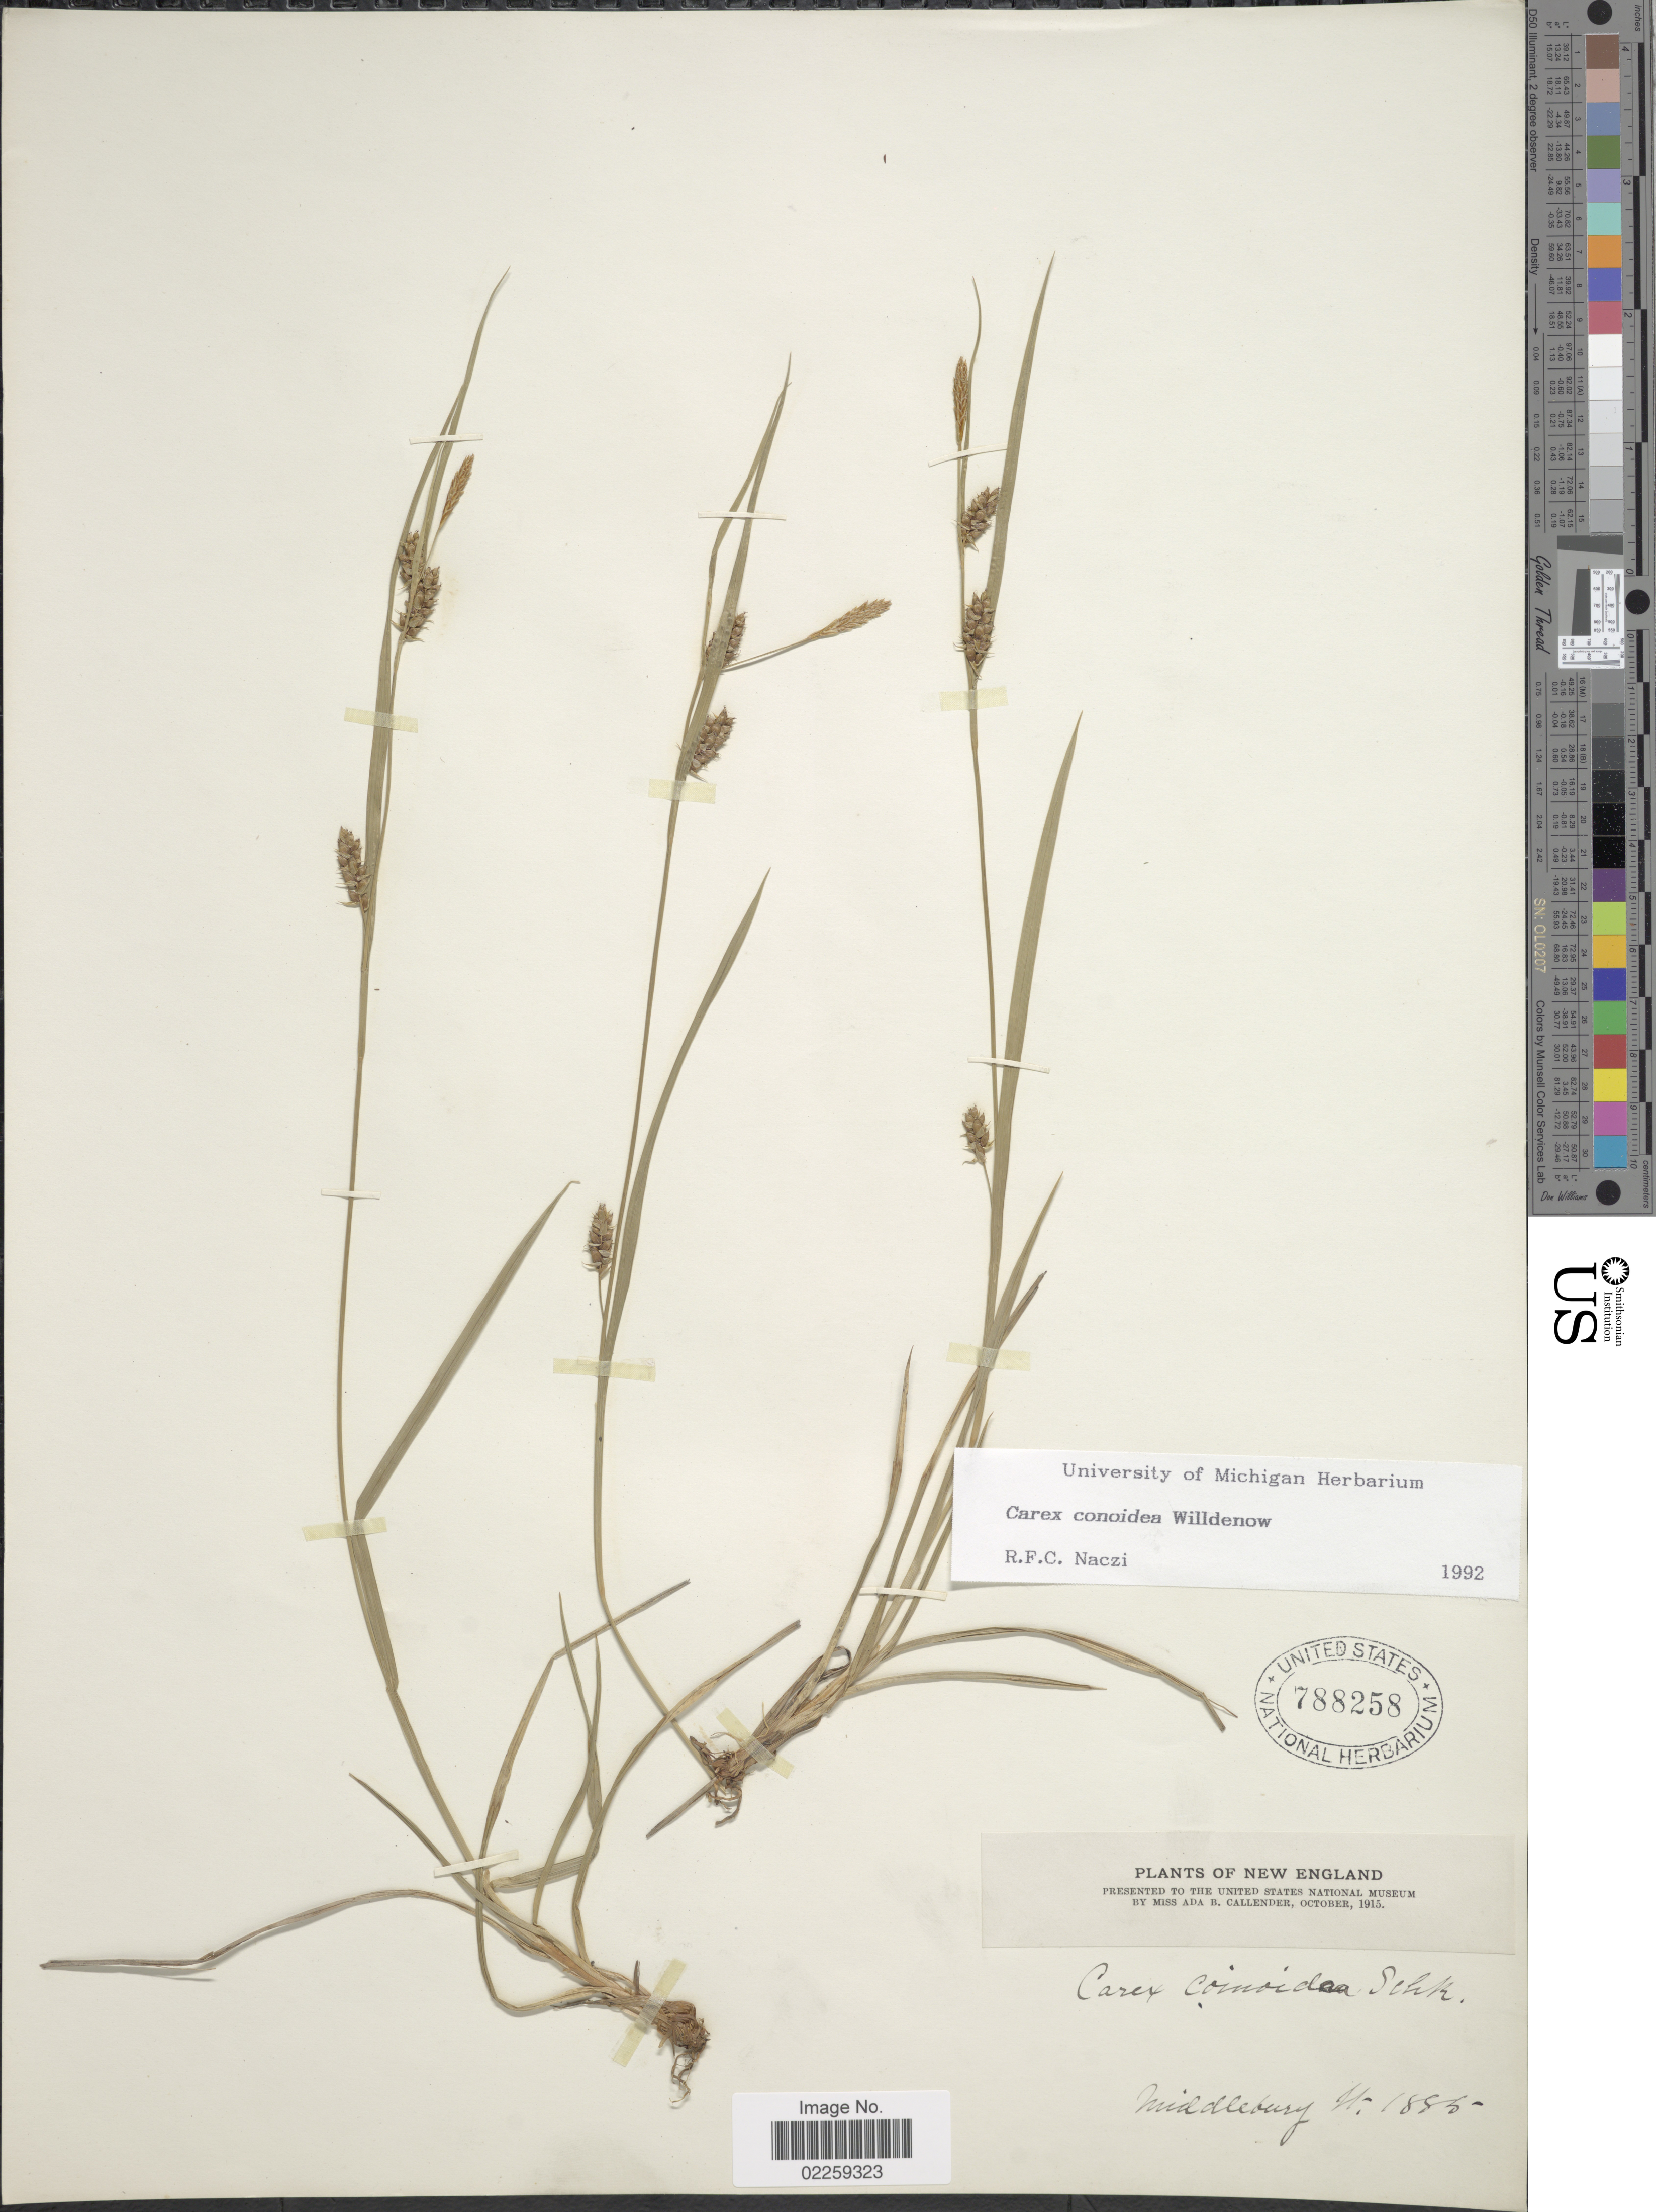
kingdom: Plantae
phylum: Tracheophyta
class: Liliopsida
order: Poales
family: Cyperaceae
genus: Carex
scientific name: Carex conoidea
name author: Willd.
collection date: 1885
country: United States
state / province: Vermont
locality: Middlebury. New England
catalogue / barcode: US 788258